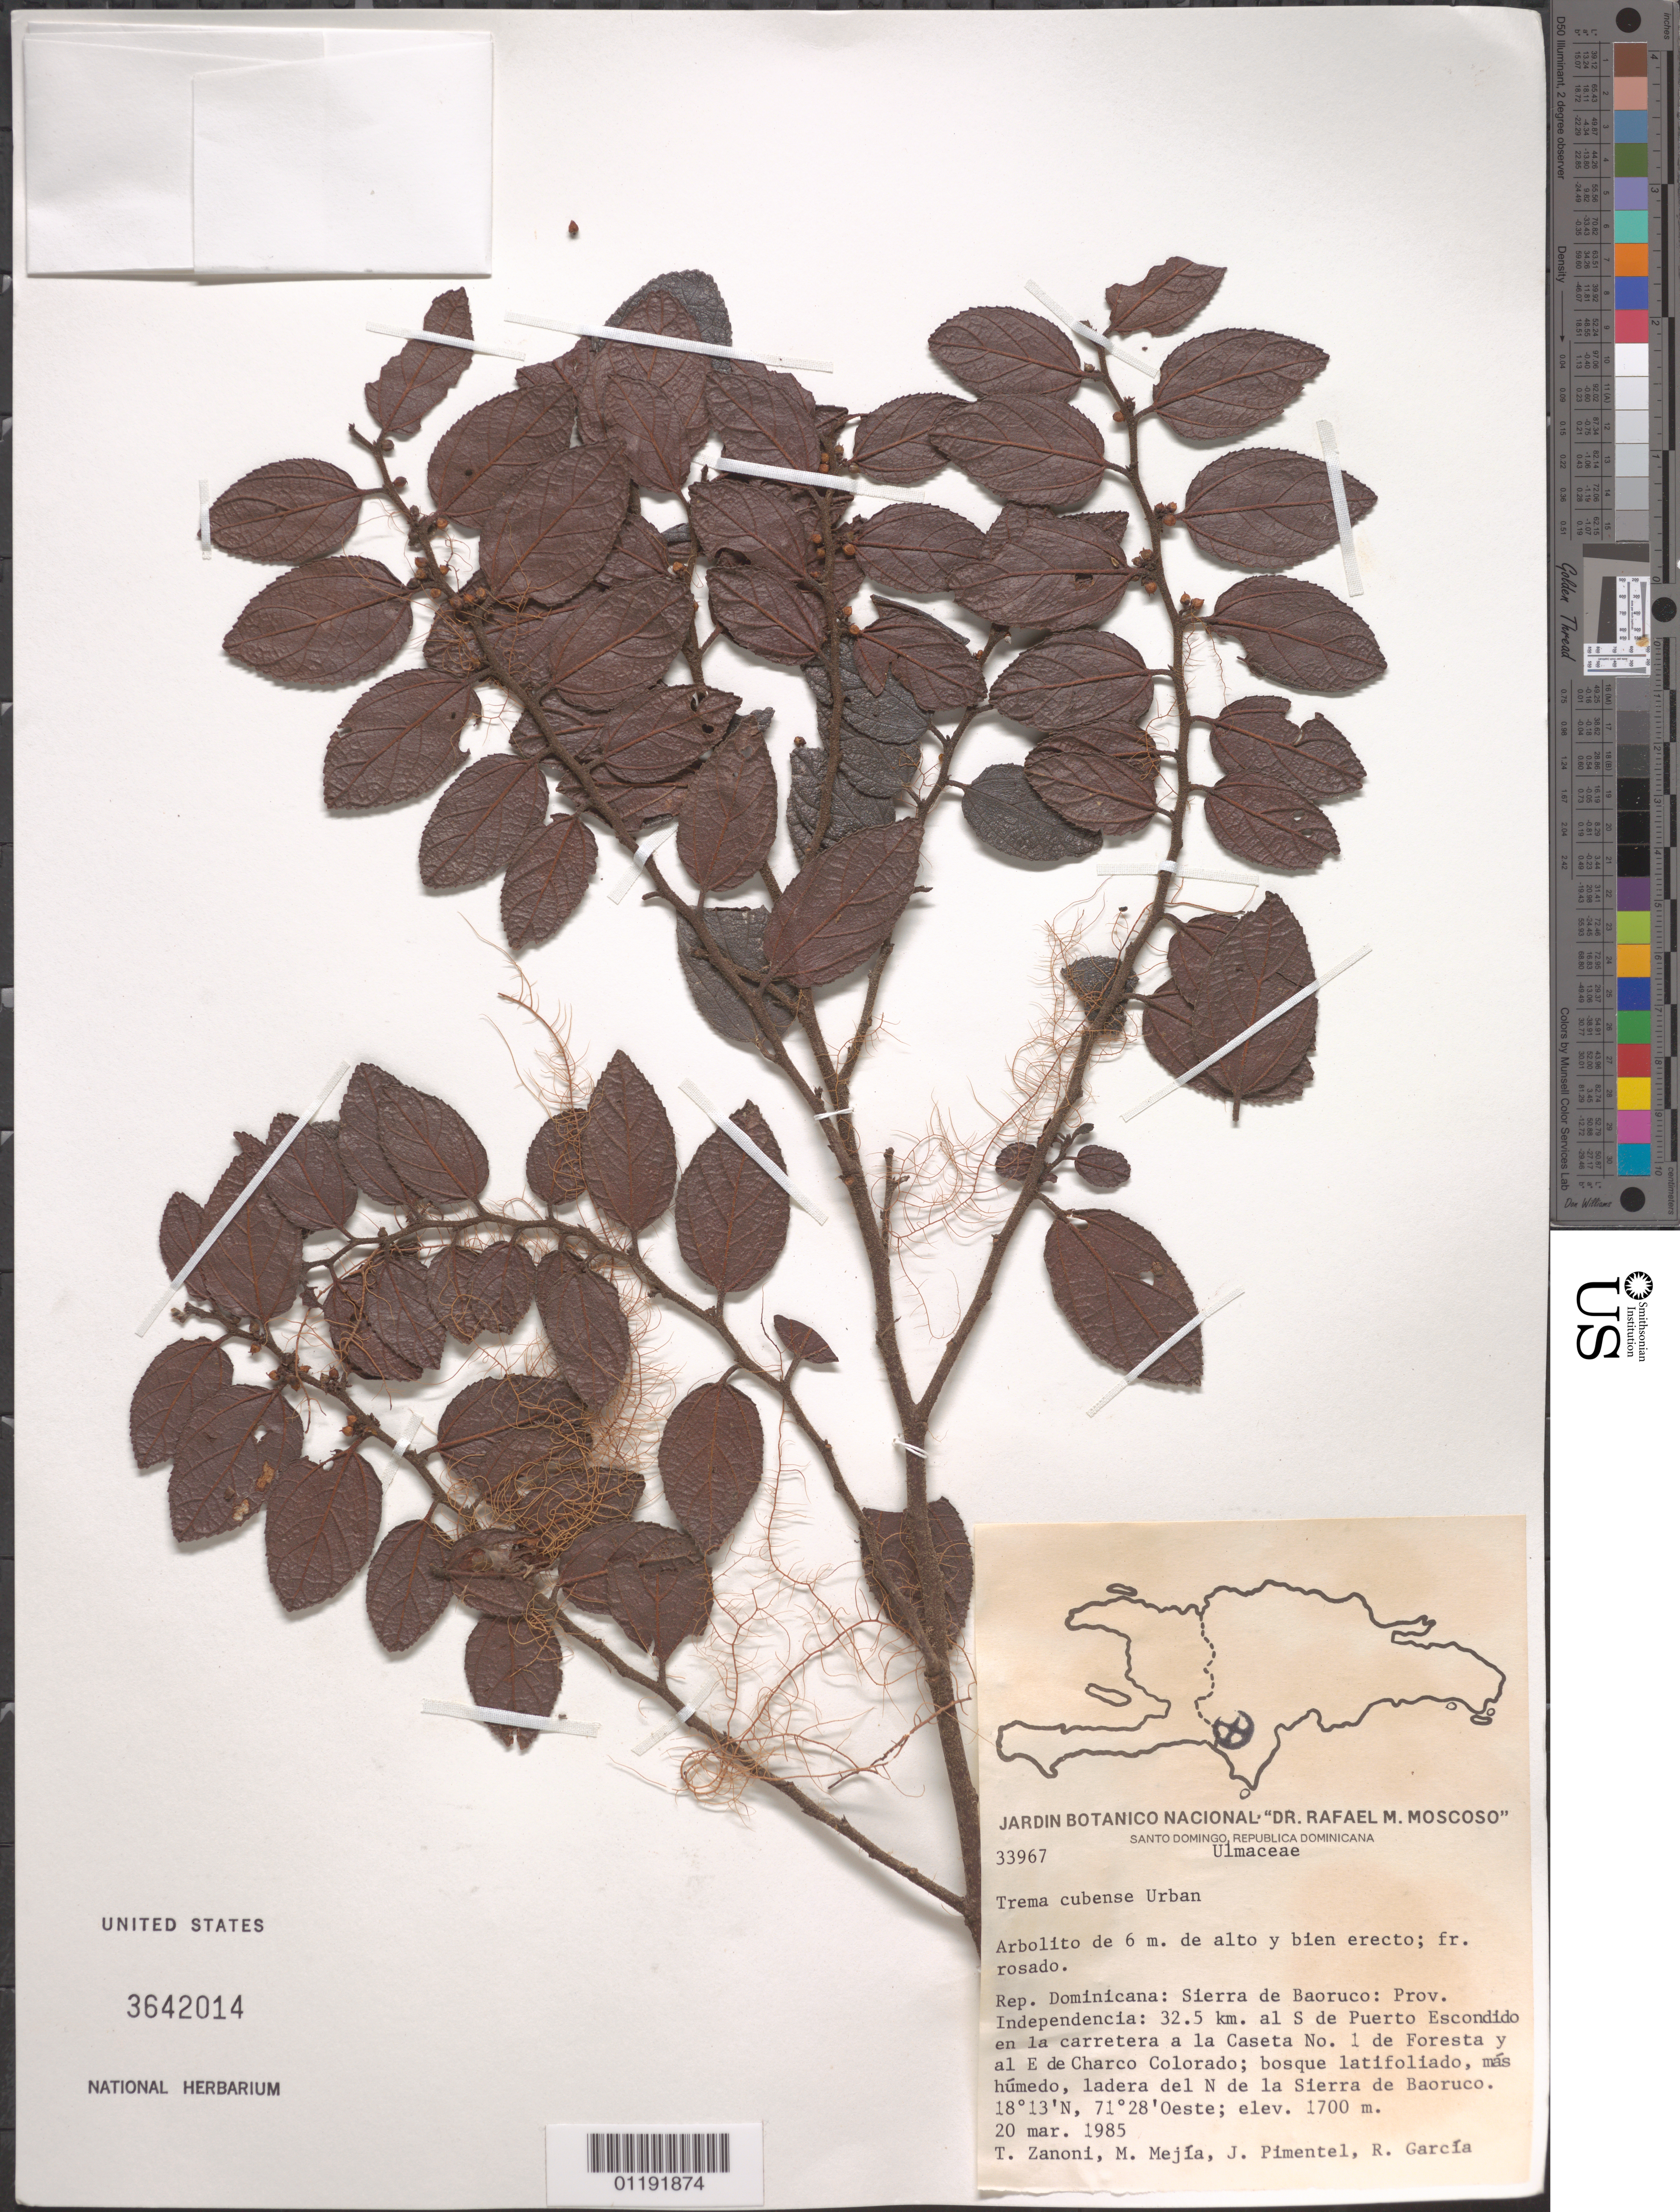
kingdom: Plantae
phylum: Tracheophyta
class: Magnoliopsida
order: Rosales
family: Cannabaceae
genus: Trema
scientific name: Trema cubense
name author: Urb.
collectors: T. A. Zanoni, M. Mejia, J. Pimentel & R. Garcia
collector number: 33967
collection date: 1985-03-20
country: Dominican Republic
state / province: Independencia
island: Hispaniola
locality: N slope of Sierra de Baoruco, 32.5 km S of Puerto Econdido, on road to Foresta stall no. 1, E of Charco Colorado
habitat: Mt slope, road, broadlead forest, humid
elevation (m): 1700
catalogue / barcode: US 3642014